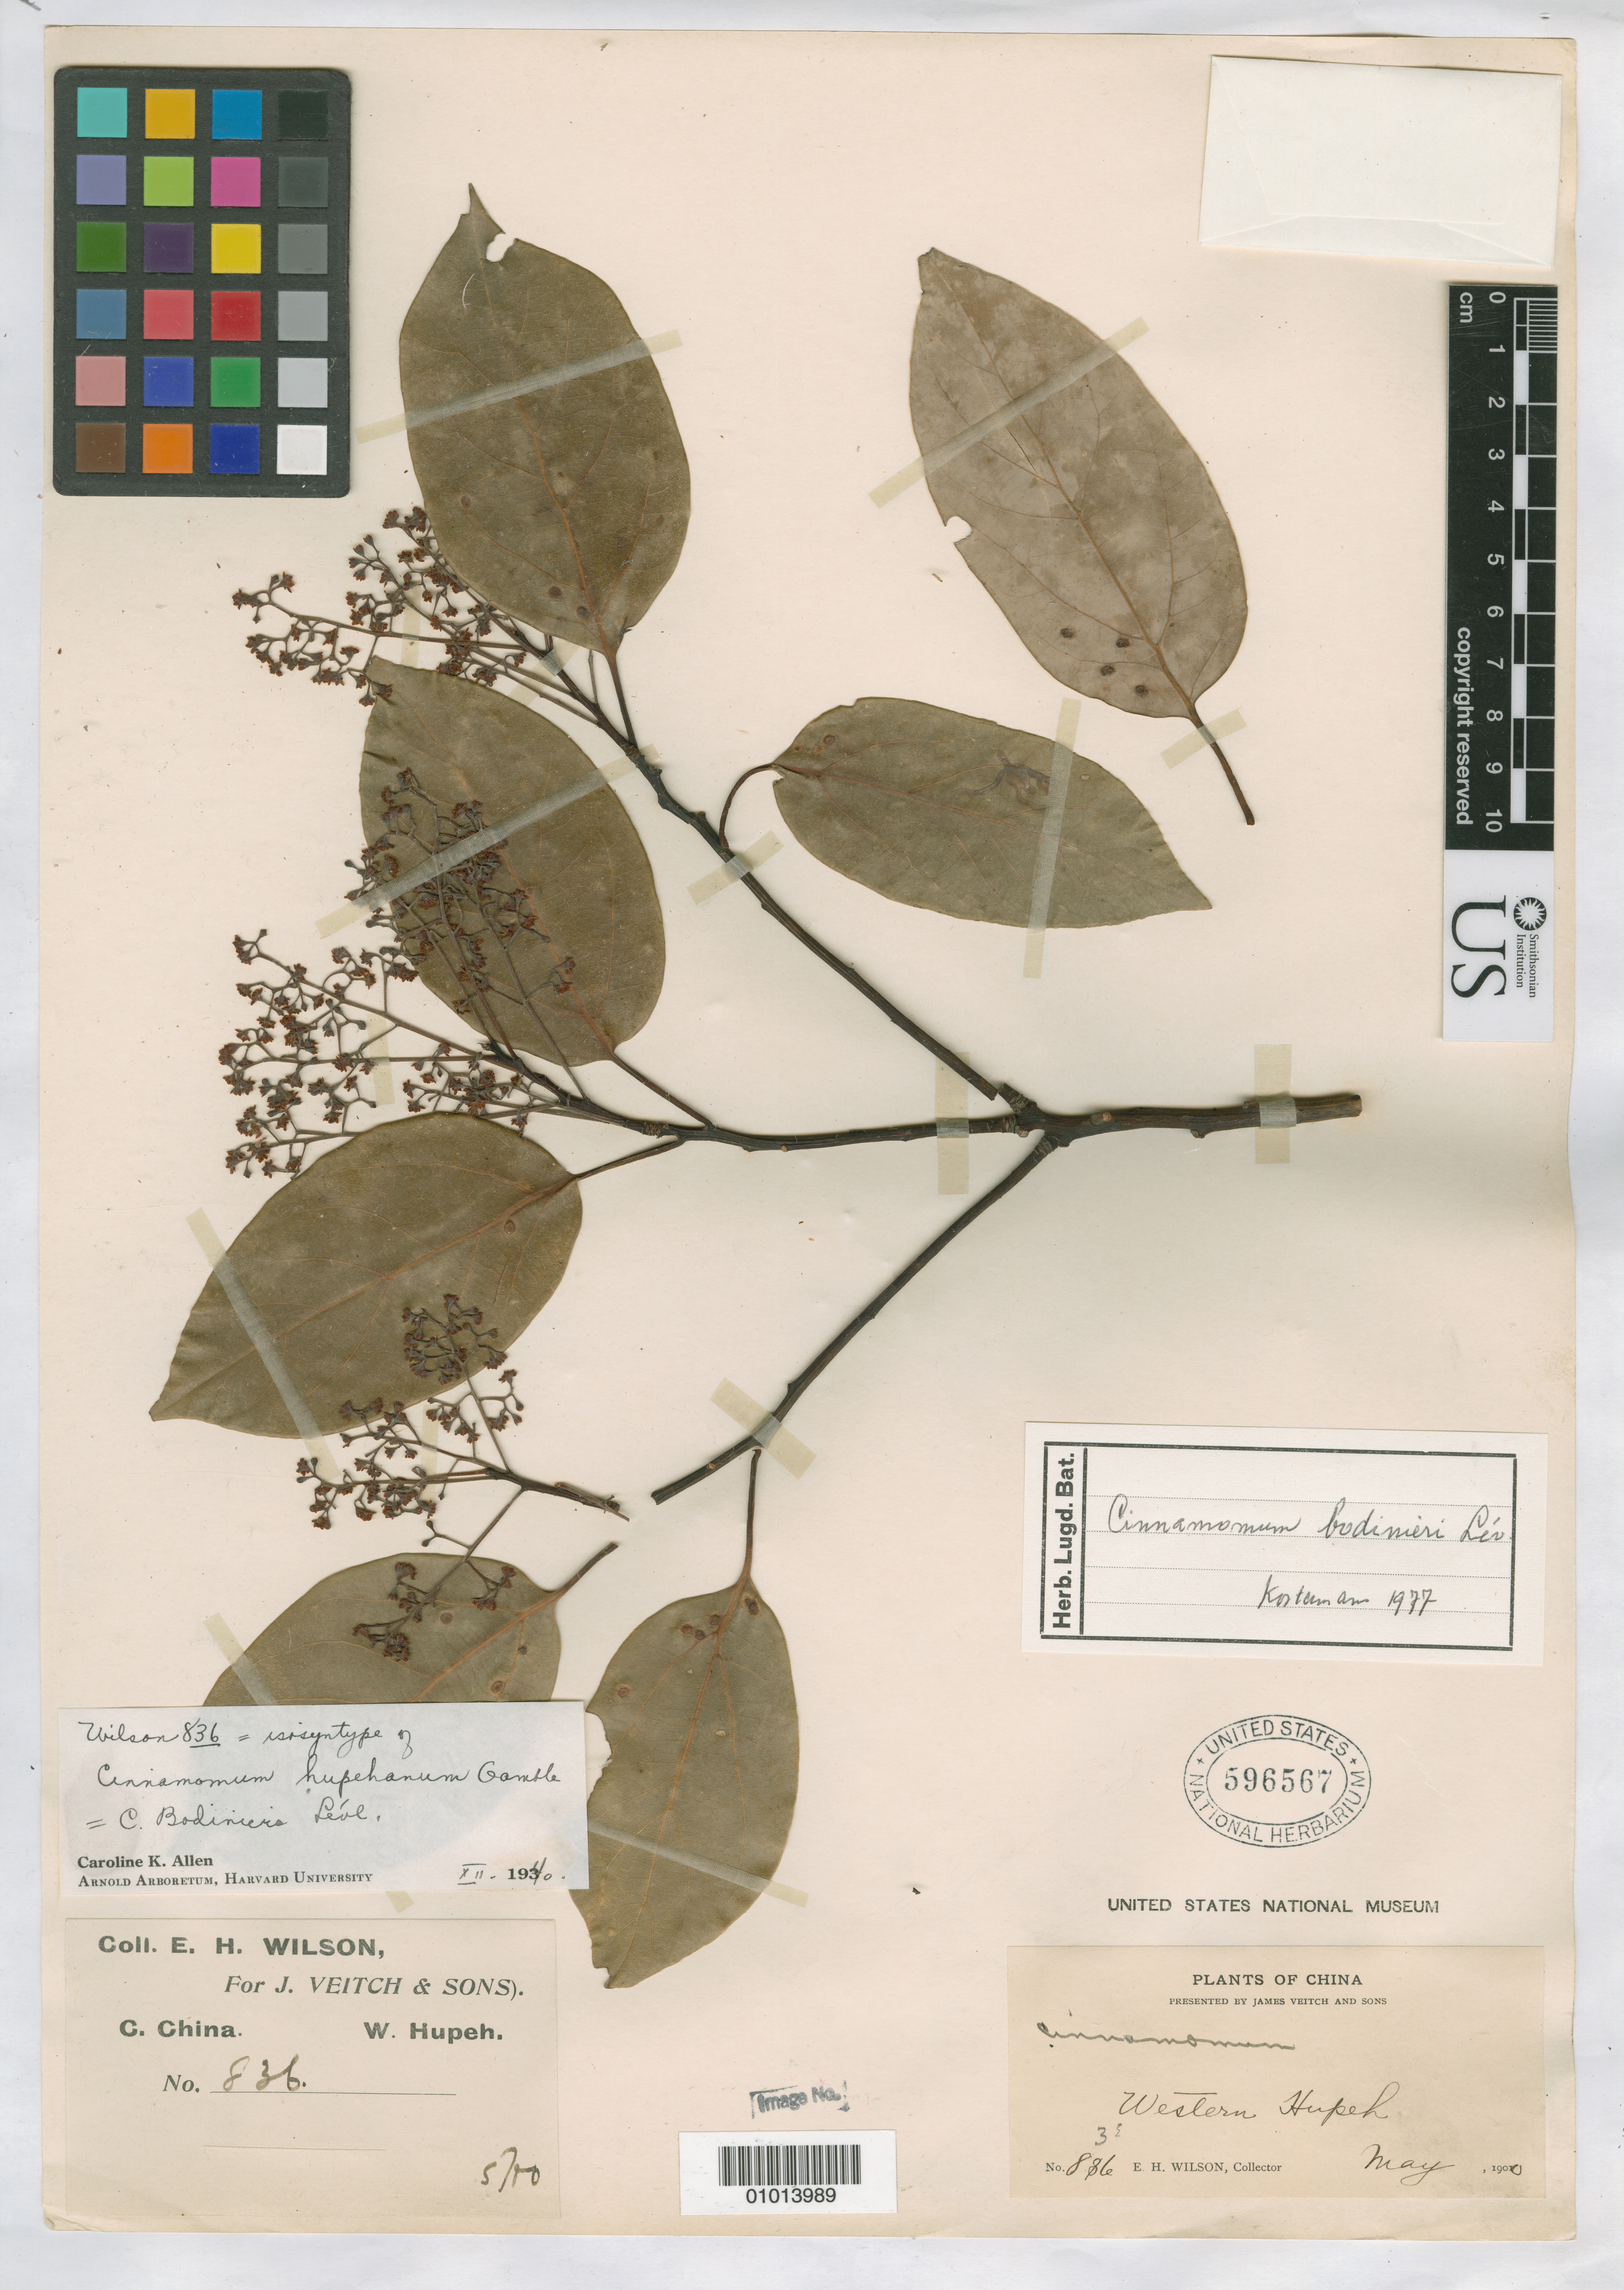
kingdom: Plantae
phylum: Tracheophyta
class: Magnoliopsida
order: Laurales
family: Lauraceae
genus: Cinnamomum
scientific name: Cinnamomum hupehanum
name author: Gamble in Sarg.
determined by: Allen, C. K.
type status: Isosyntype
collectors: E. H. Wilson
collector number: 836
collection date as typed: May 1900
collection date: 1900-05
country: China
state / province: Hubei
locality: Western Hupeh.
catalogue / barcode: US 596567